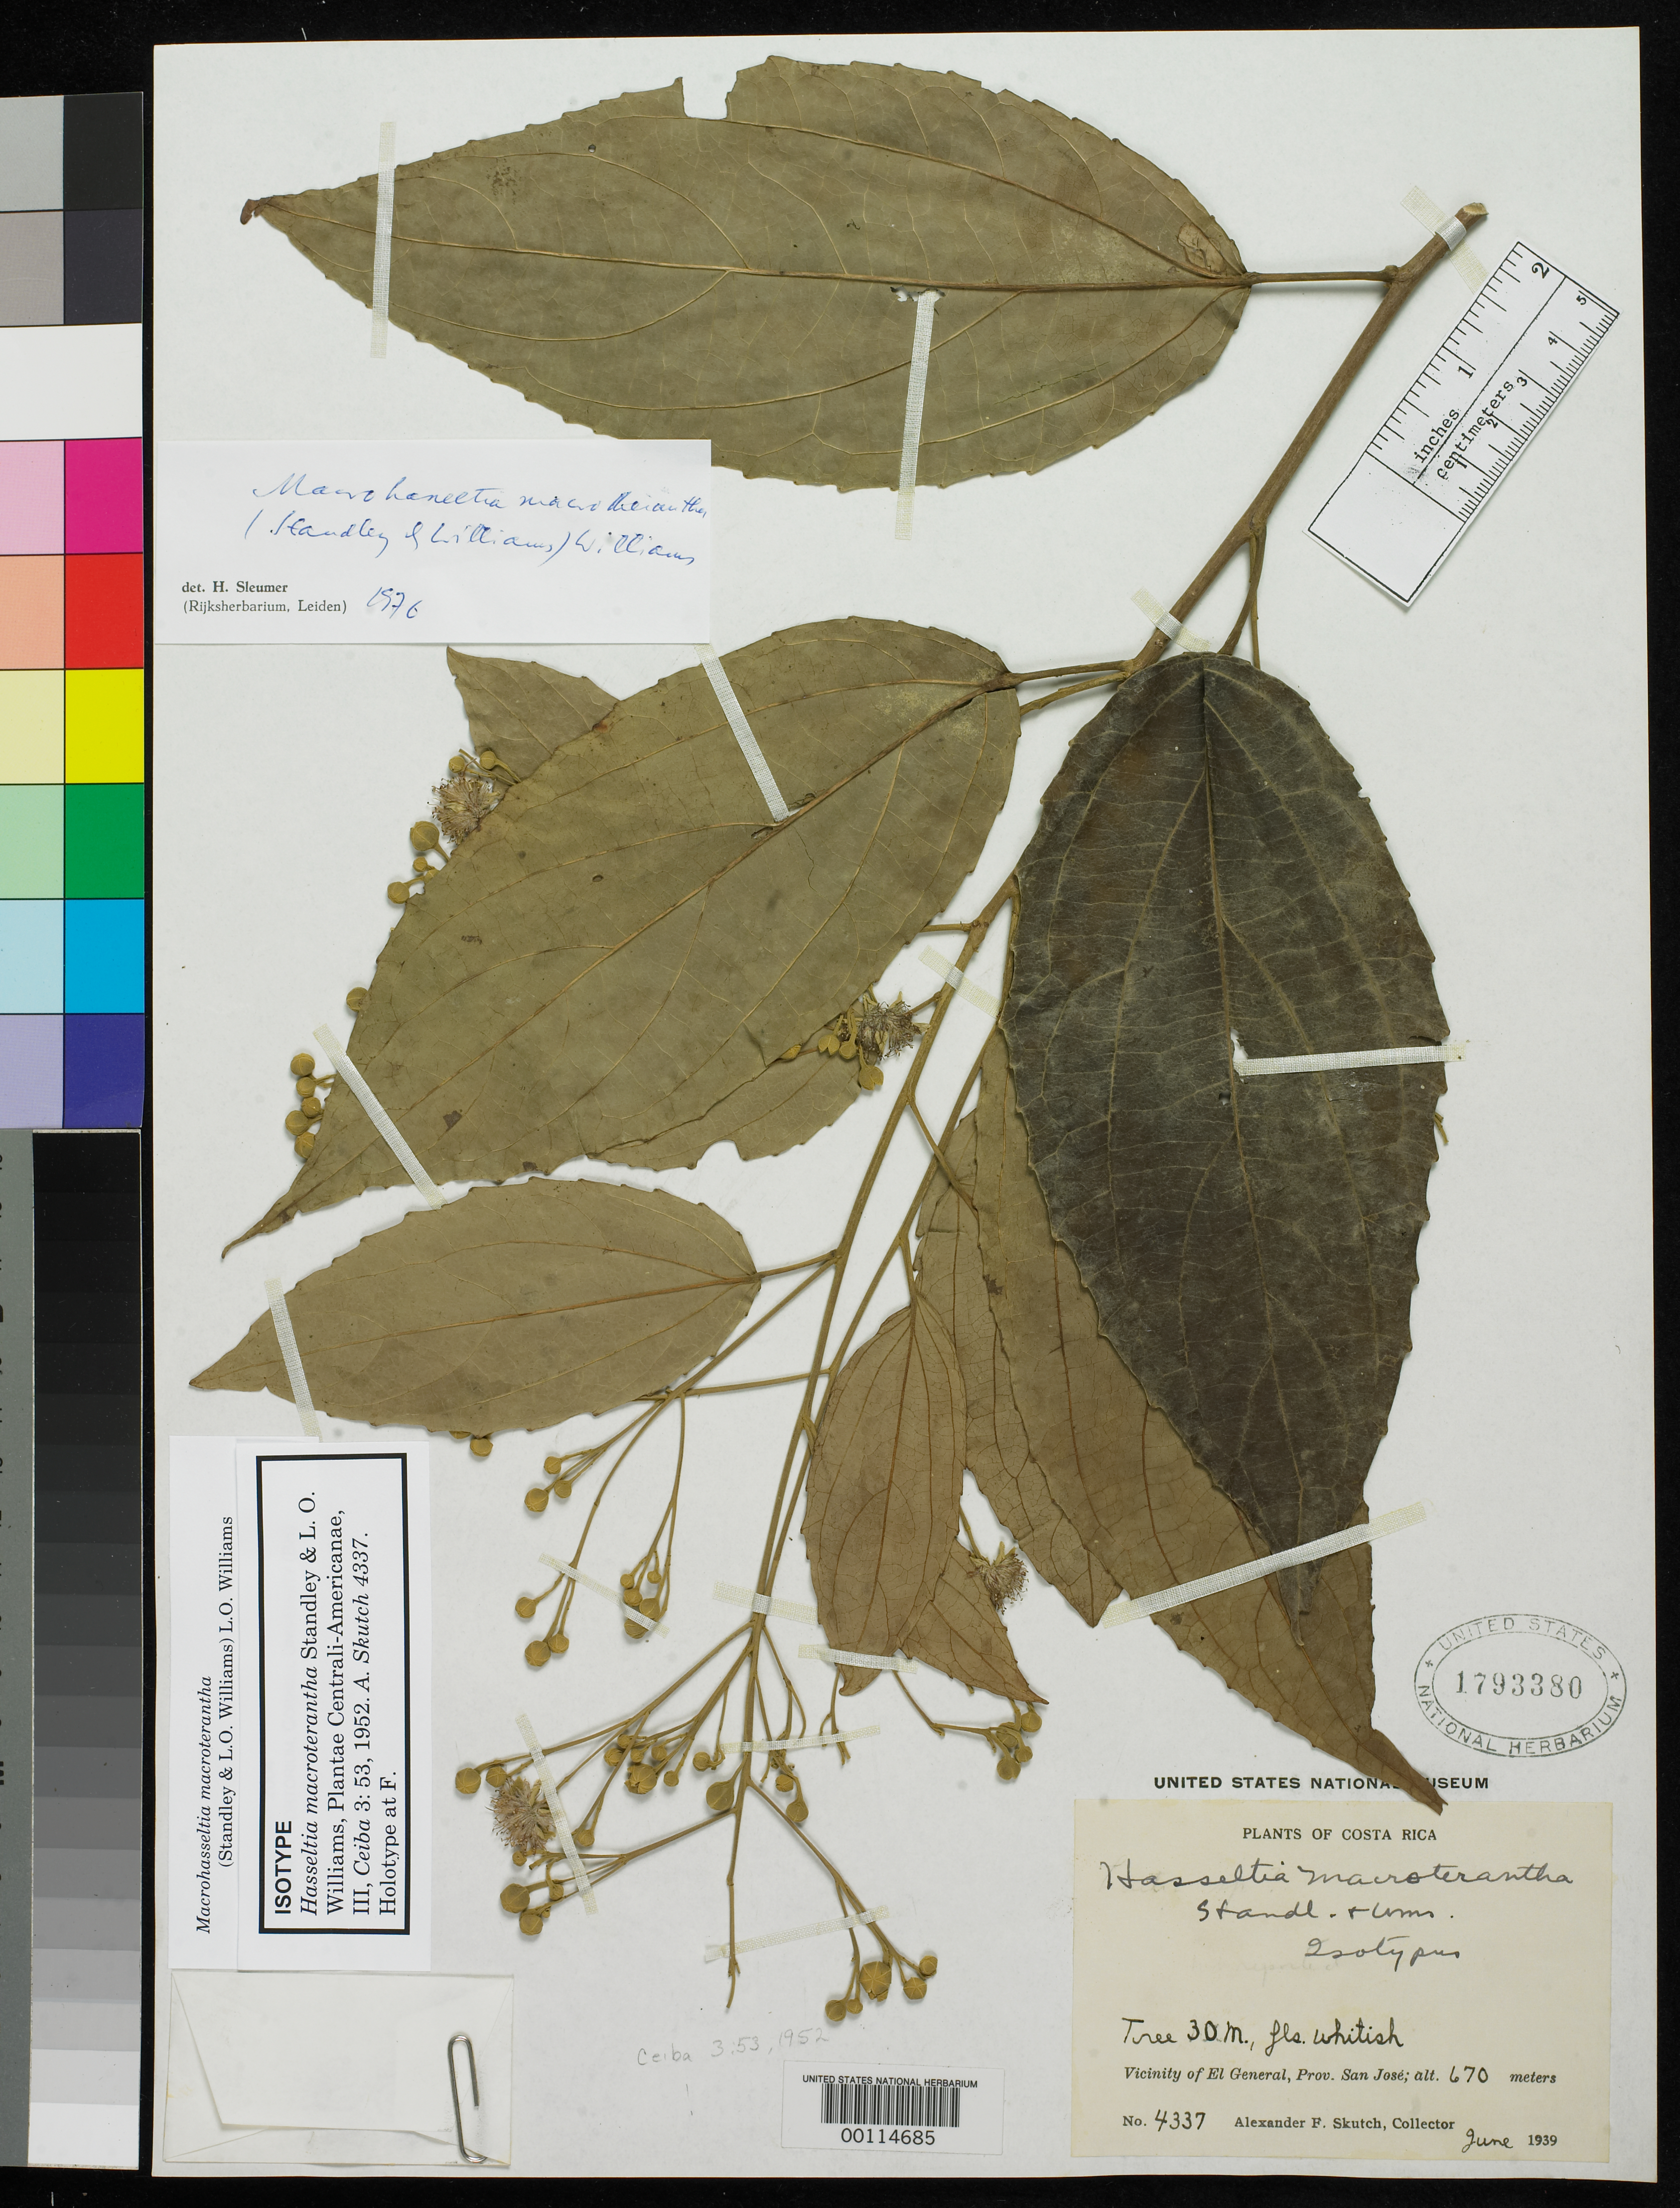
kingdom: Plantae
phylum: Tracheophyta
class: Magnoliopsida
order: Malpighiales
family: Salicaceae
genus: Hasseltia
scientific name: Hasseltia macroterantha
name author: Standl. & L.O. Williams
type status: Isotype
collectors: A. F. Skutch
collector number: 4337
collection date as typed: Jun 1939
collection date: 1939-06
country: Costa Rica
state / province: San José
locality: Vicinity of El General.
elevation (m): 670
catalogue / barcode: US 1793380